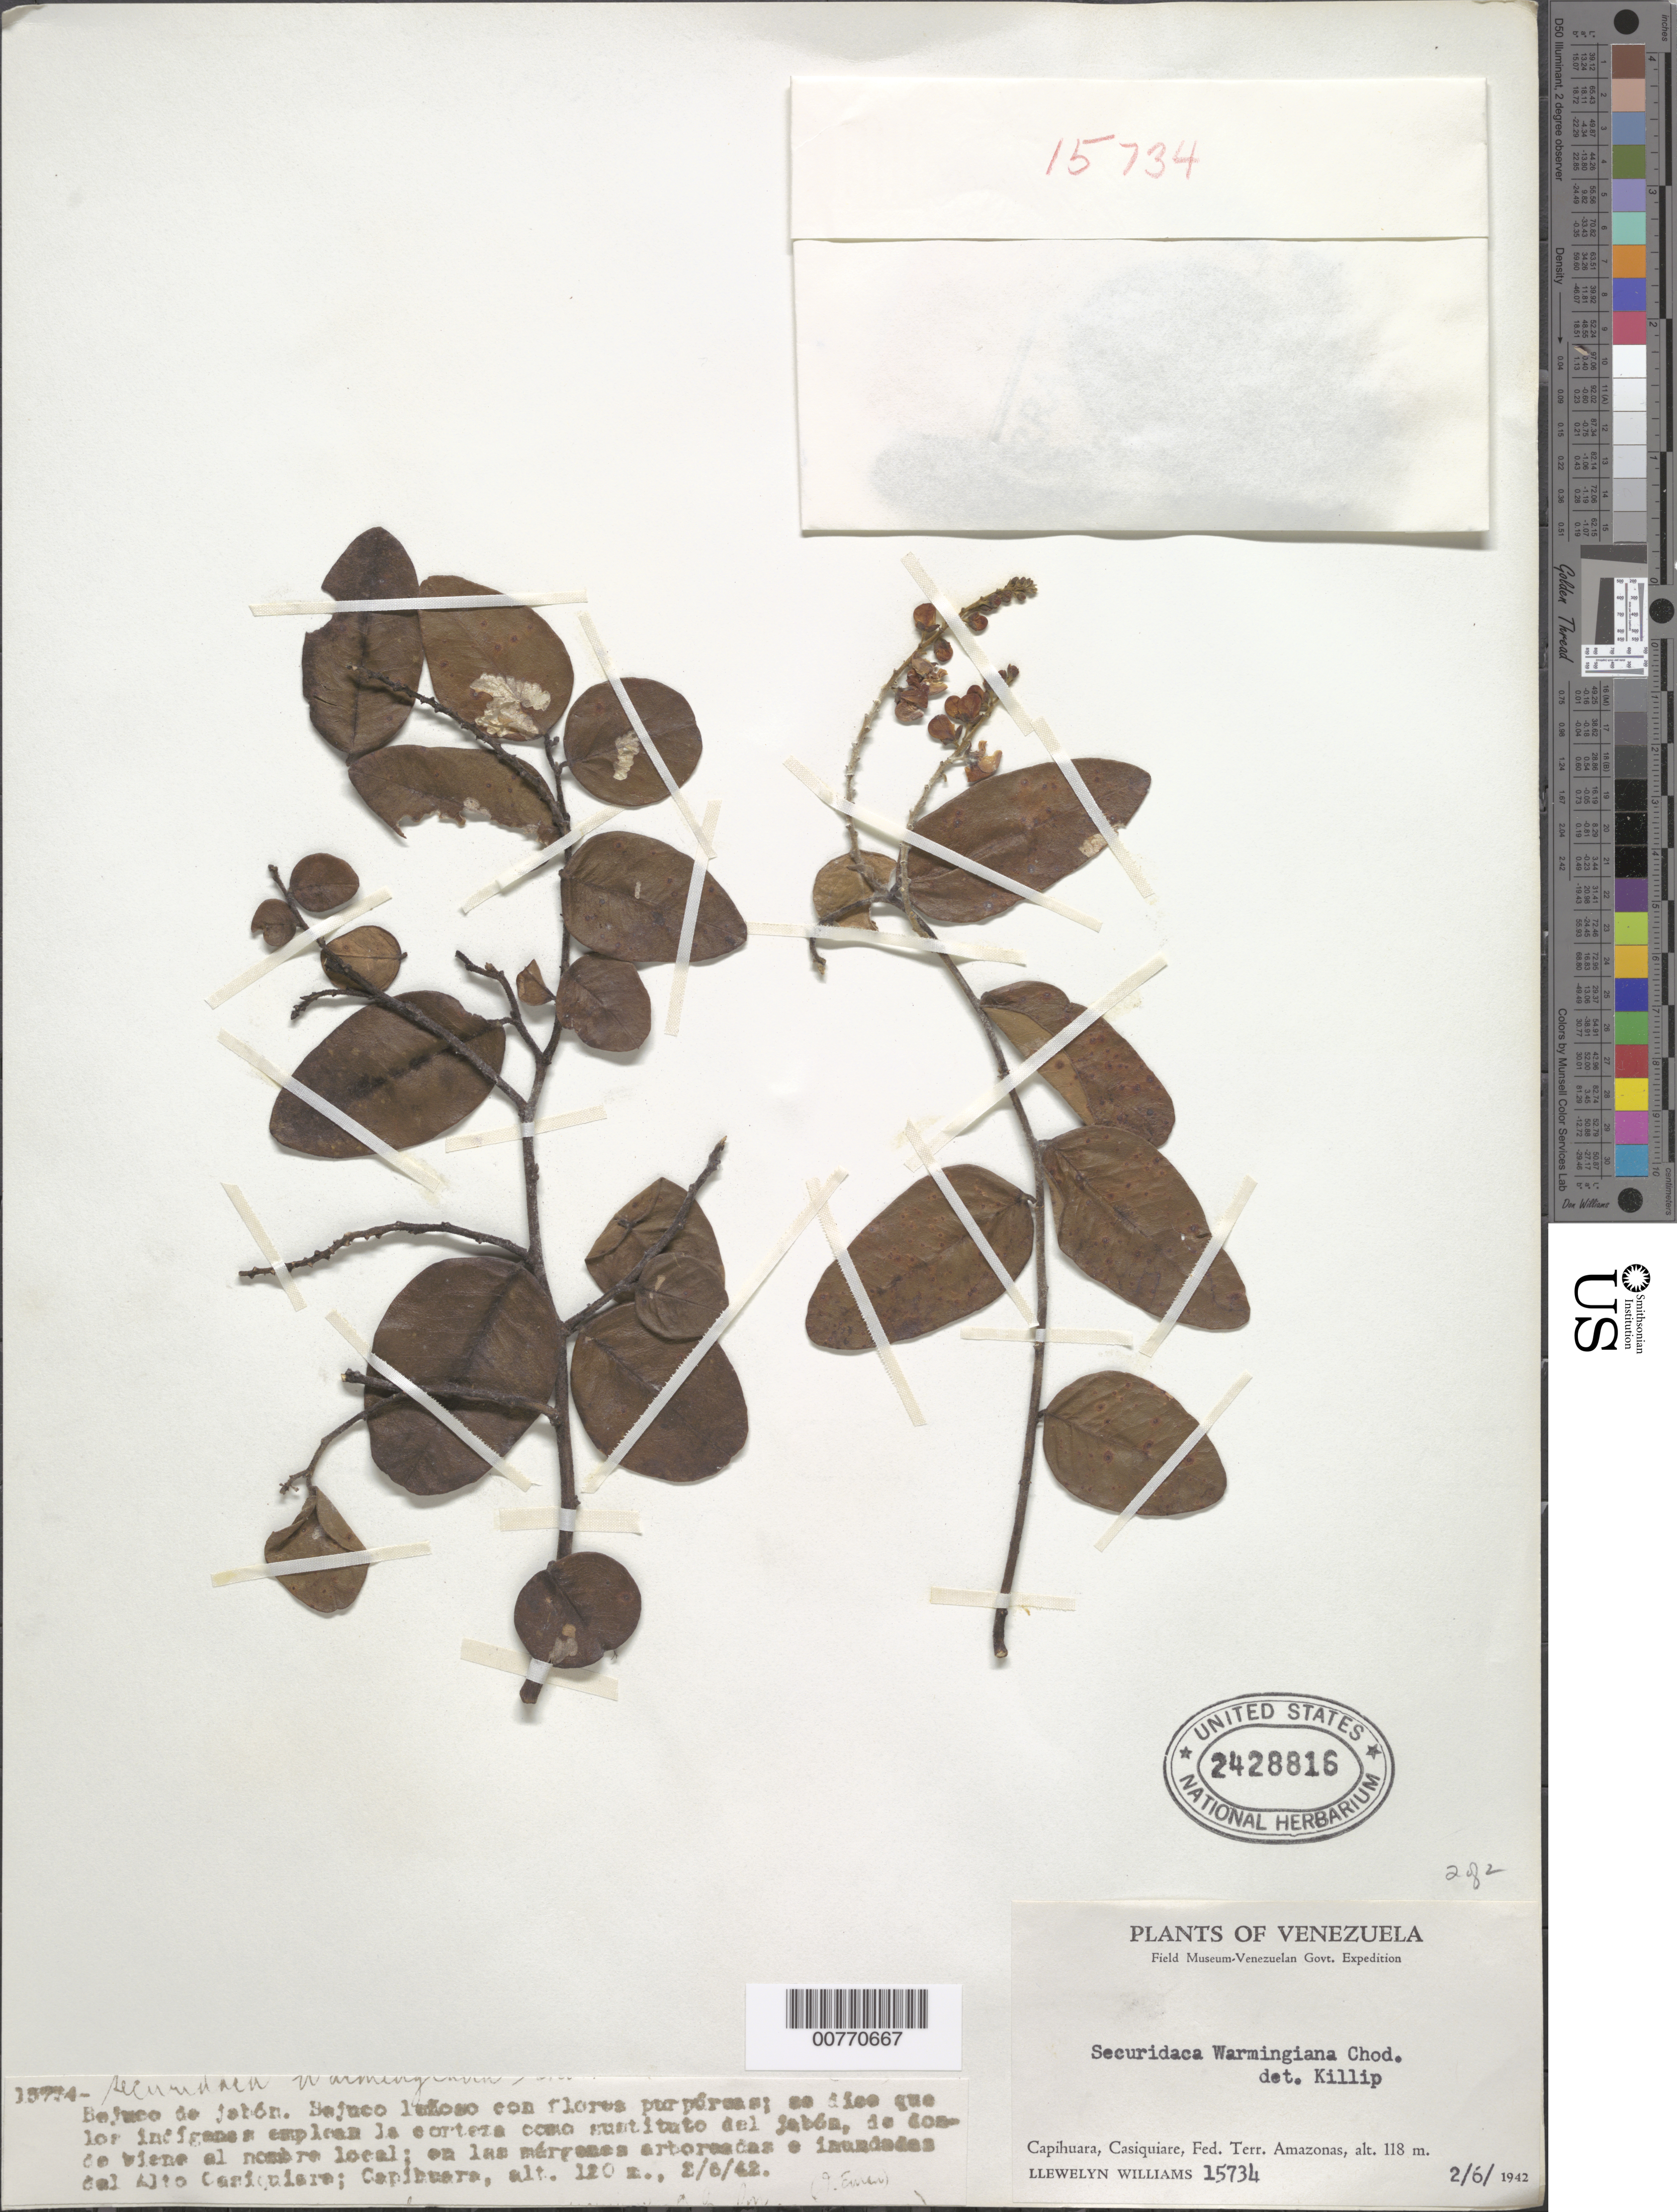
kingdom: Plantae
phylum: Tracheophyta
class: Magnoliopsida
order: Fabales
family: Polygalaceae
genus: Securidaca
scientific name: Securidaca warmingiana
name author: Chodat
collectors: Ll. Williams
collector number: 15734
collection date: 1942-06-02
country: Venezuela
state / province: Amazonas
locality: Capihuara, Casiquiare, Fed. Terr. Amazonas. Inundades del Alto Casiquiare.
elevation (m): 118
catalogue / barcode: US 2428816